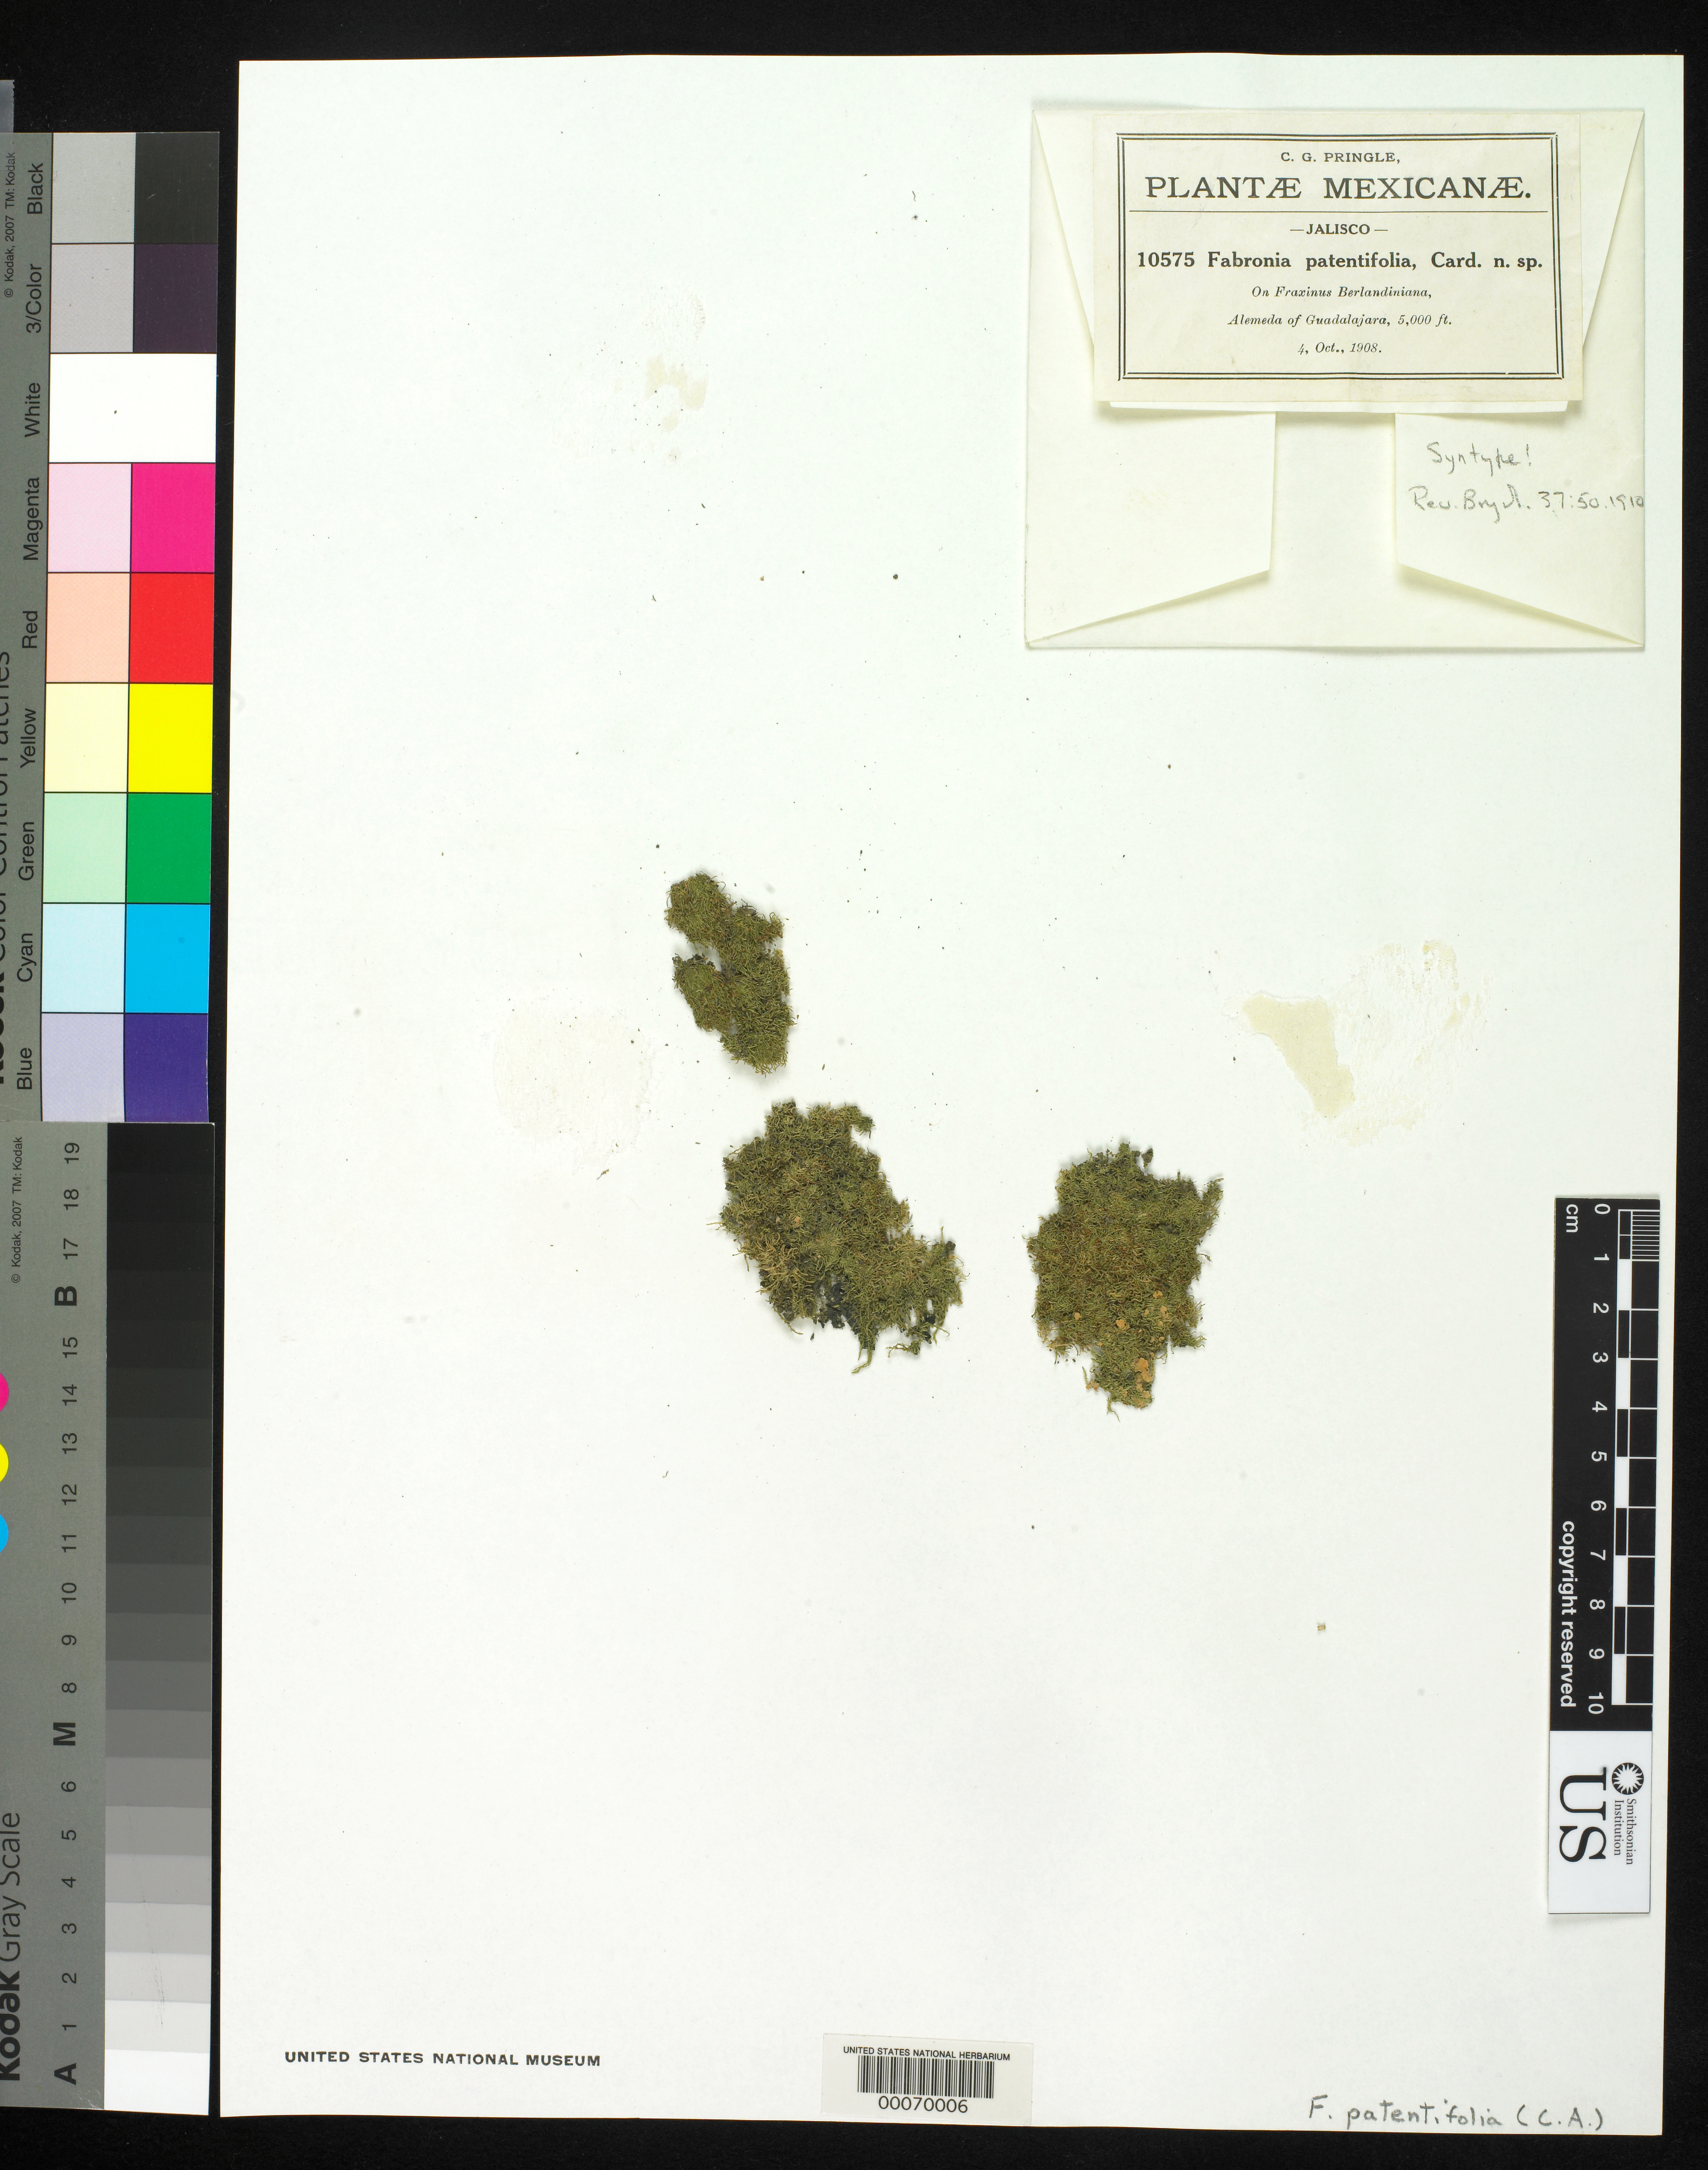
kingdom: Plantae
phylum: Bryophyta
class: Bryopsida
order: Hypnales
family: Fabroniaceae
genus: Fabronia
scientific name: Fabronia patentifolia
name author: Cardot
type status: Syntype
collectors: C. G. Pringle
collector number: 10575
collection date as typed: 04 Oct 1908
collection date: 1908-10-04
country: Mexico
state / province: Jalisco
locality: Alemeda of Guadalajara.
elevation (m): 1524